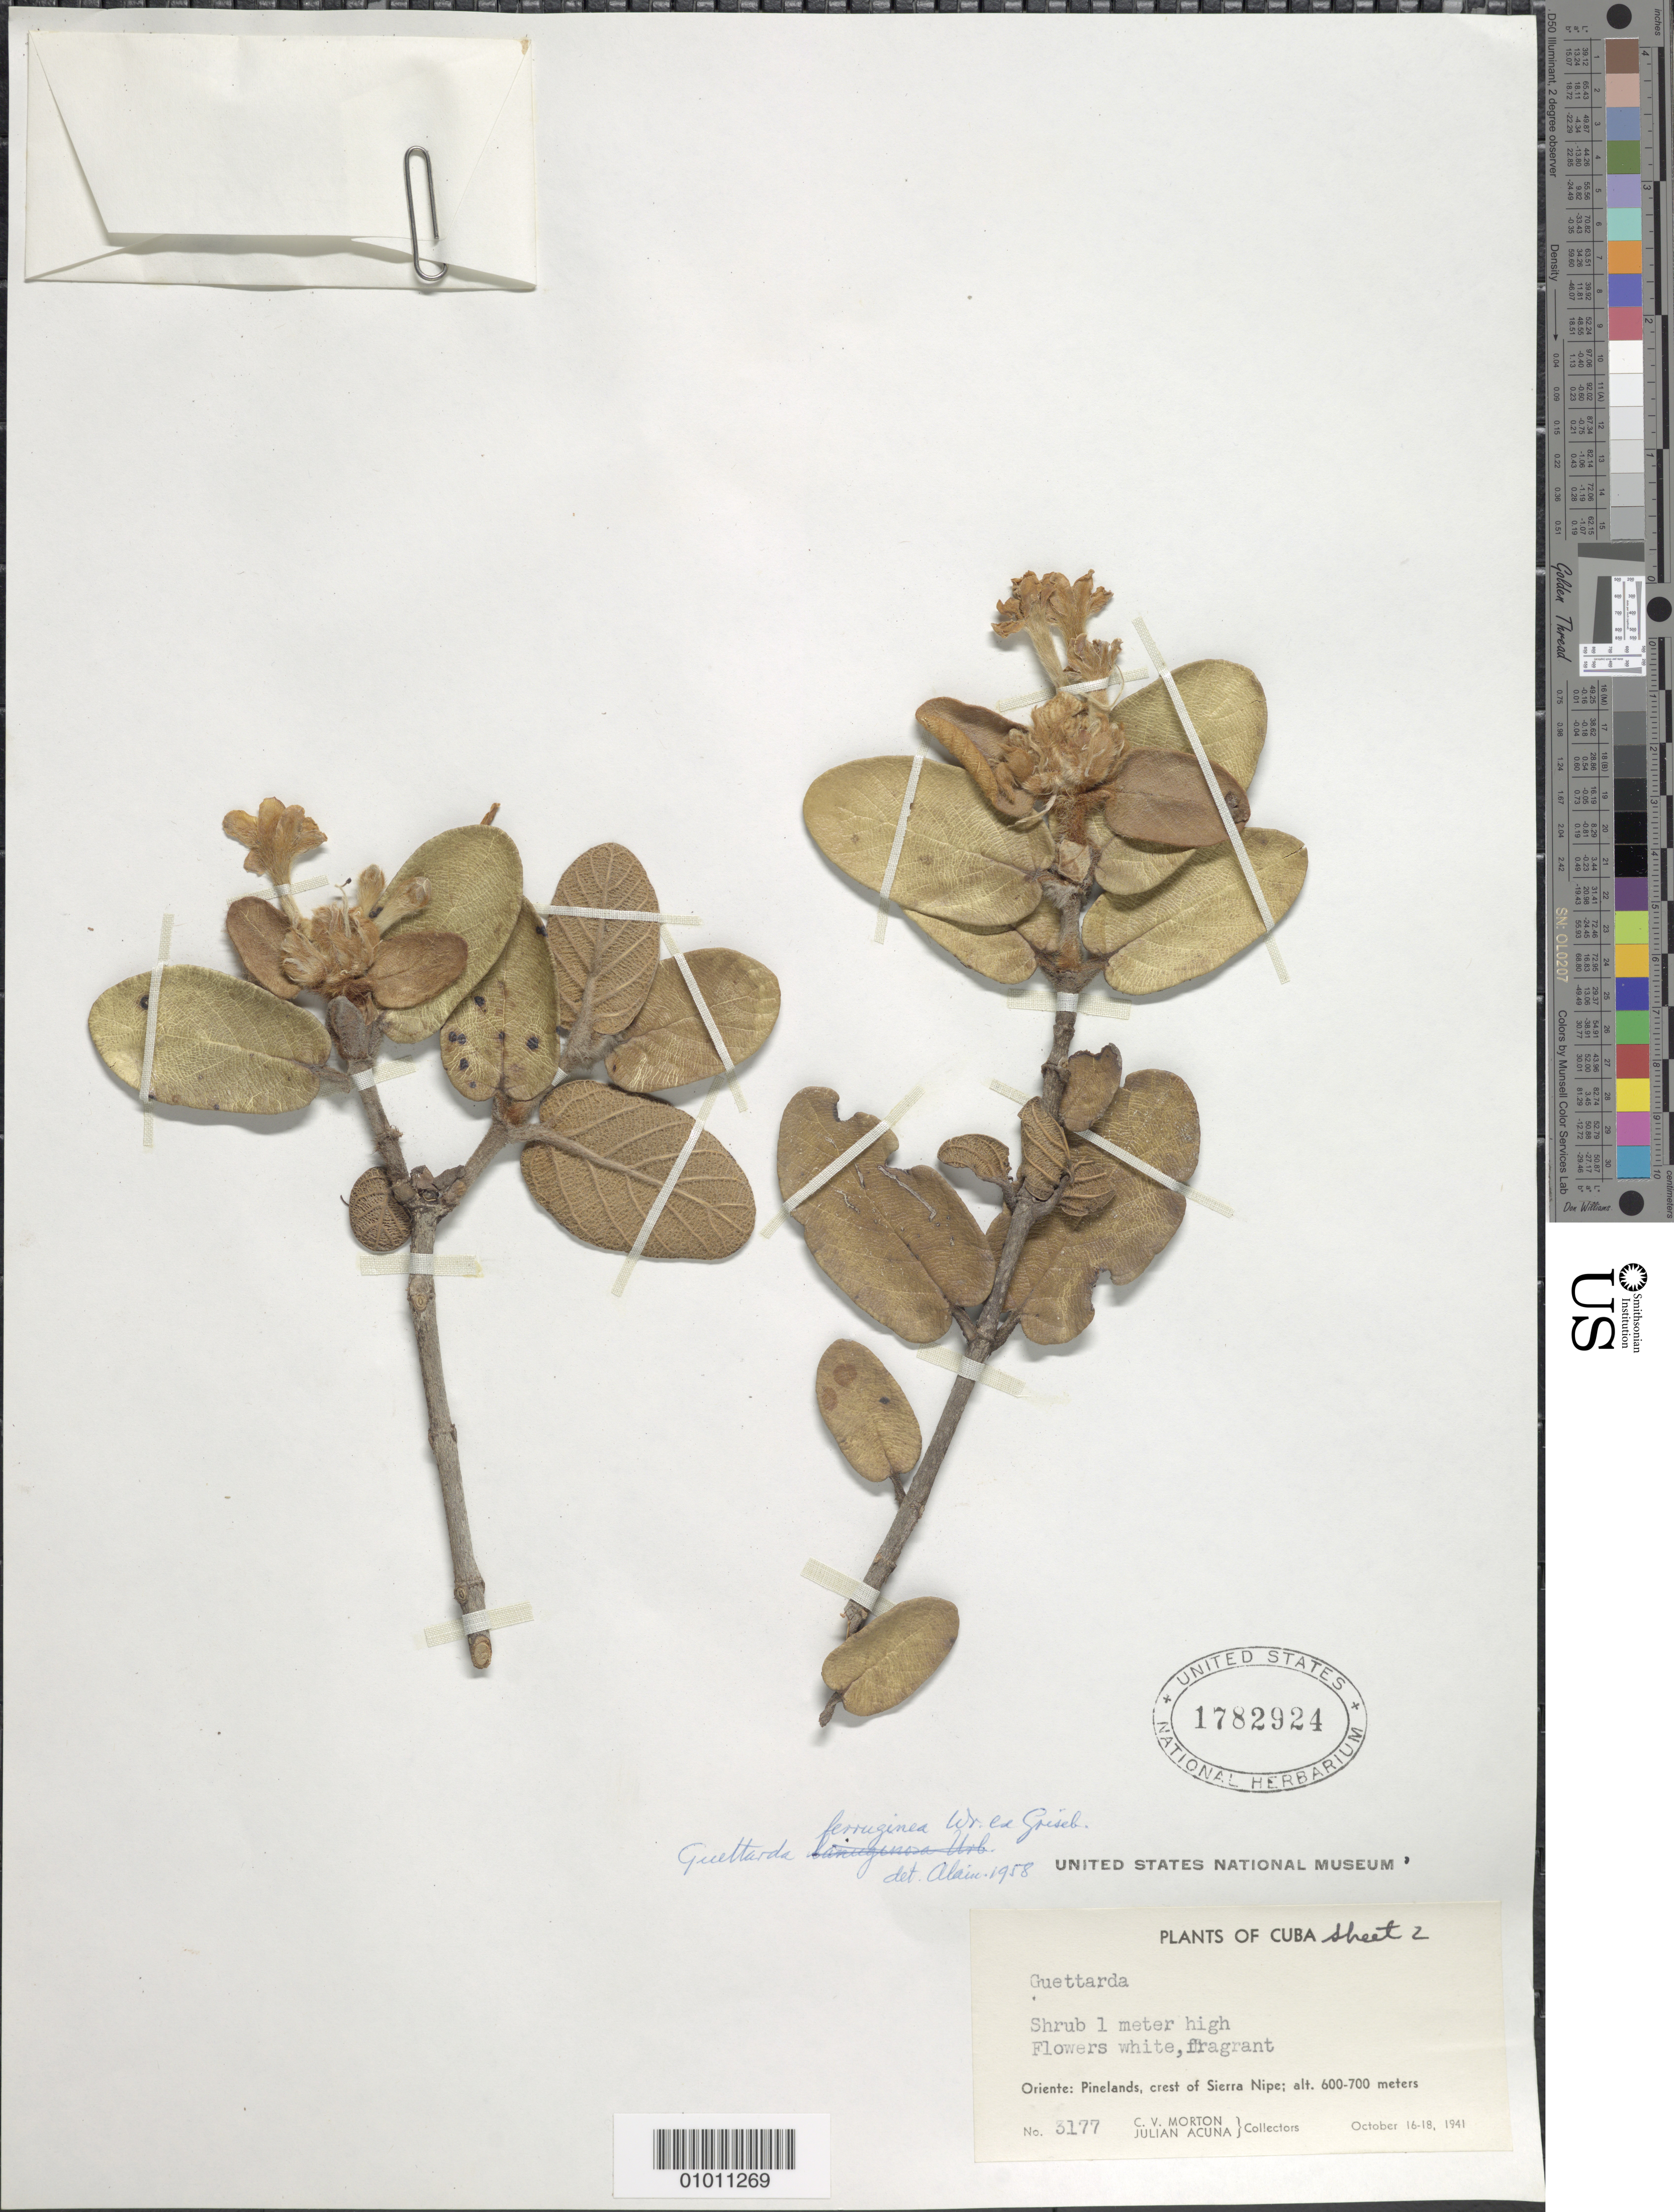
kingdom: Plantae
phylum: Tracheophyta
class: Magnoliopsida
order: Gentianales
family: Rubiaceae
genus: Guettarda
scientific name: Guettarda ferruginea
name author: Griseb.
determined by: Liogier, Alain H.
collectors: C. V. Morton & J. Acuña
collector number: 3177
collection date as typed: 16 Oct 1941 to 18 Oct 1941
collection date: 1941-10-16/1941-10-18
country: Cuba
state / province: Holguín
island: Cuba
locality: Crest of Sierra Nipe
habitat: Pinelands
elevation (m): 600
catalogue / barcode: US 1782924